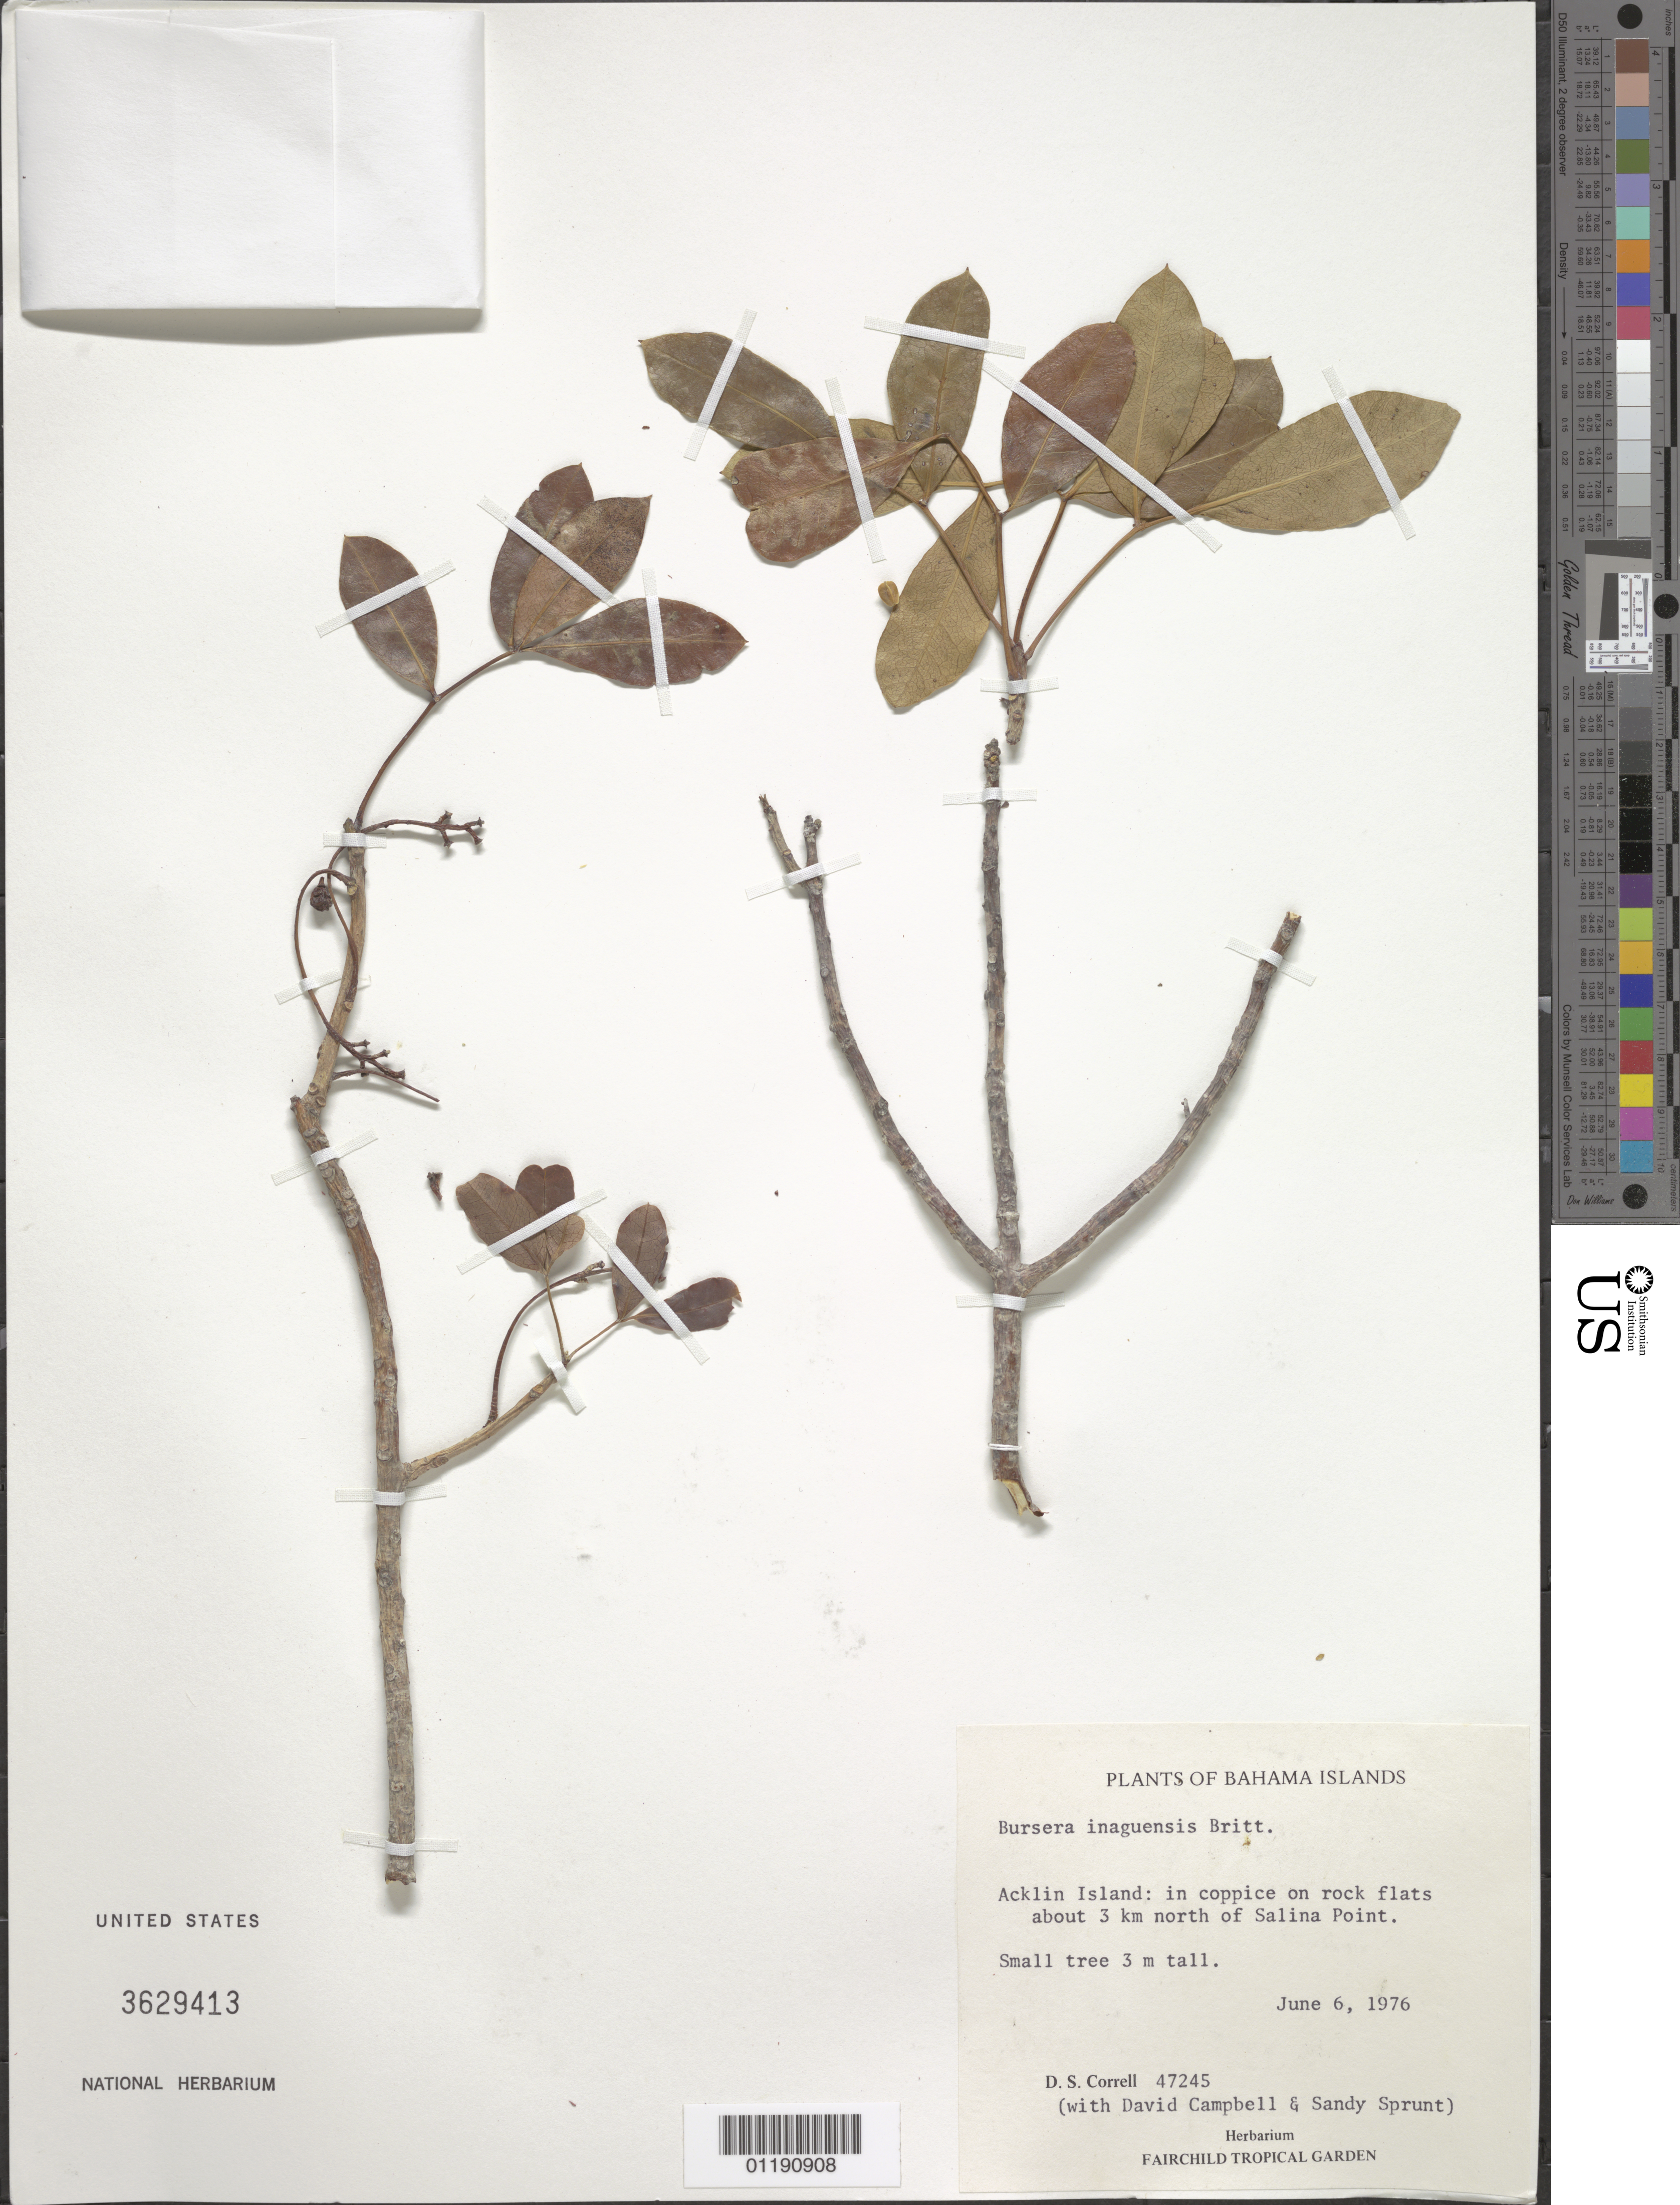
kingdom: Plantae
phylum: Tracheophyta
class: Magnoliopsida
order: Sapindales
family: Burseraceae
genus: Bursera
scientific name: Bursera inaguensis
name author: Britton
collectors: D. S. Correll, D. Campbell & S. V. Sprunt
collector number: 47245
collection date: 1976-06-06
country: Bahamas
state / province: Acklins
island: Acklin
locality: Acklin Island: in coppice on rock flats about 3 km N of Salina Point.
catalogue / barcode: US 3629413